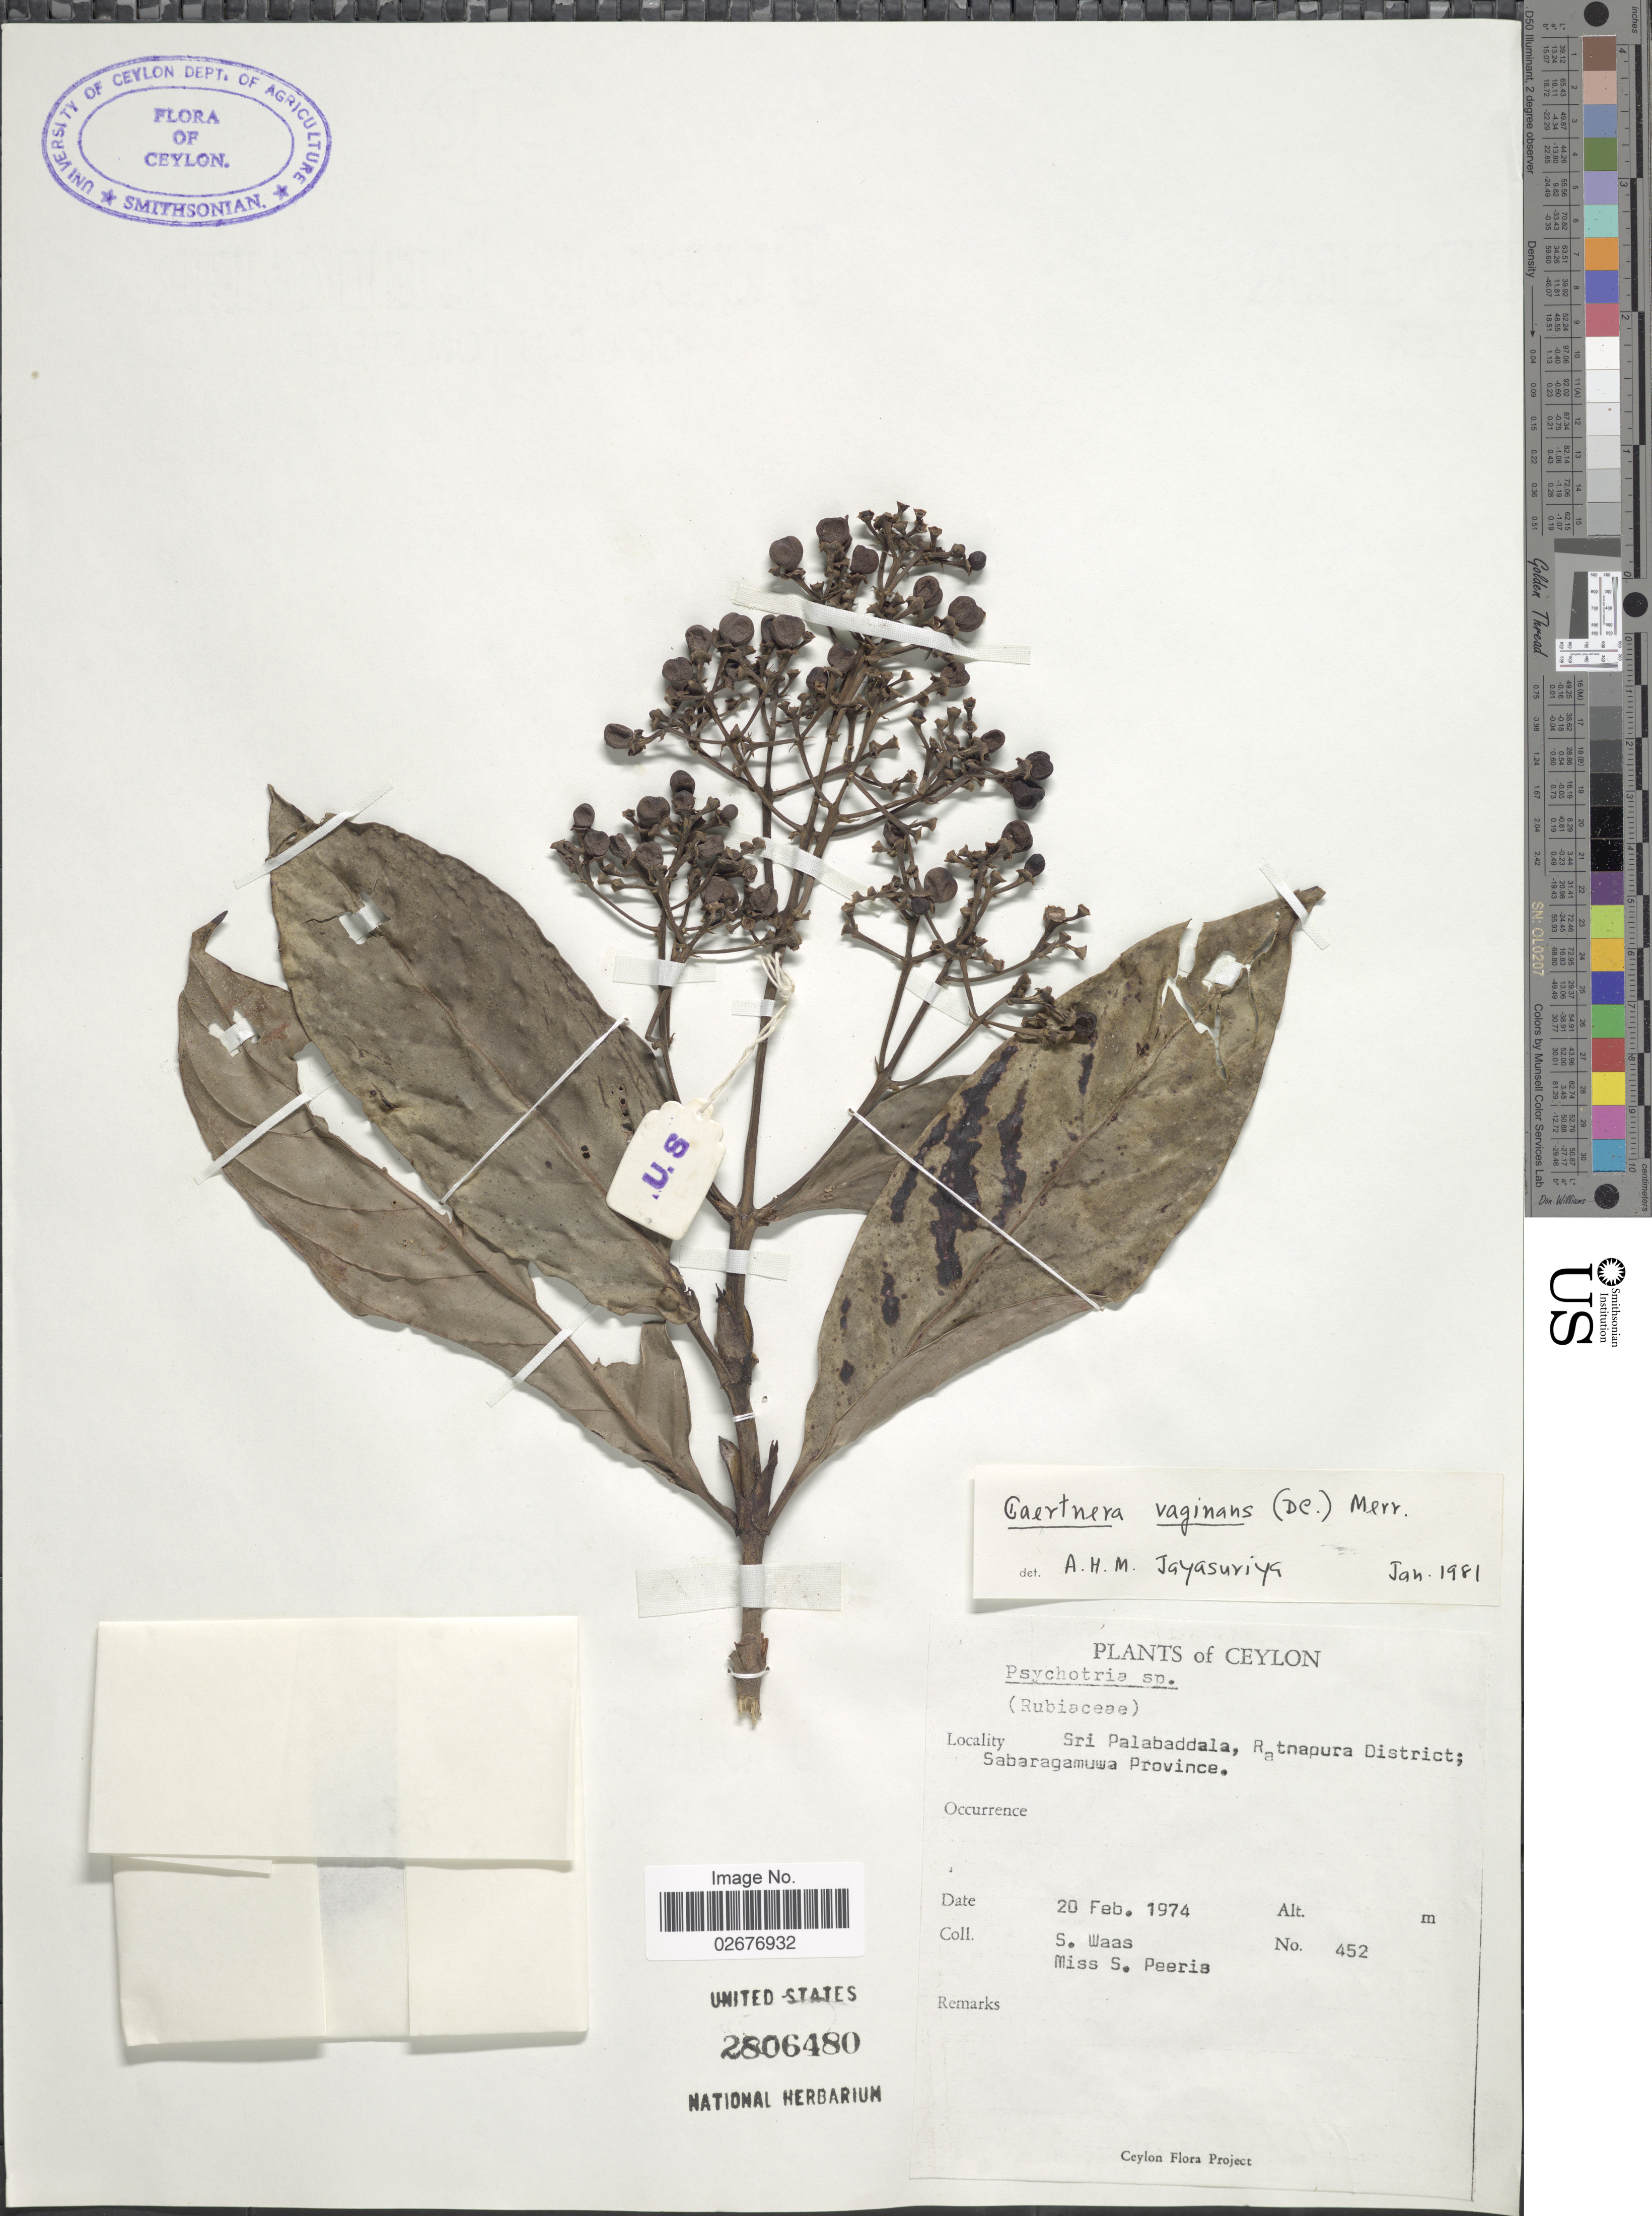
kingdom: Plantae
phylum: Tracheophyta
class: Magnoliopsida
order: Gentianales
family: Rubiaceae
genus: Gaertnera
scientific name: Gaertnera vaginans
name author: (DC.) Merr.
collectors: S. Waas & S. Peeris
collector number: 452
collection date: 1974-02-20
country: Sri Lanka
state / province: Sabaragamuwa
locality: Ceylon, Sri Palabaddala, Ratnapura District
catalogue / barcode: US 2806480